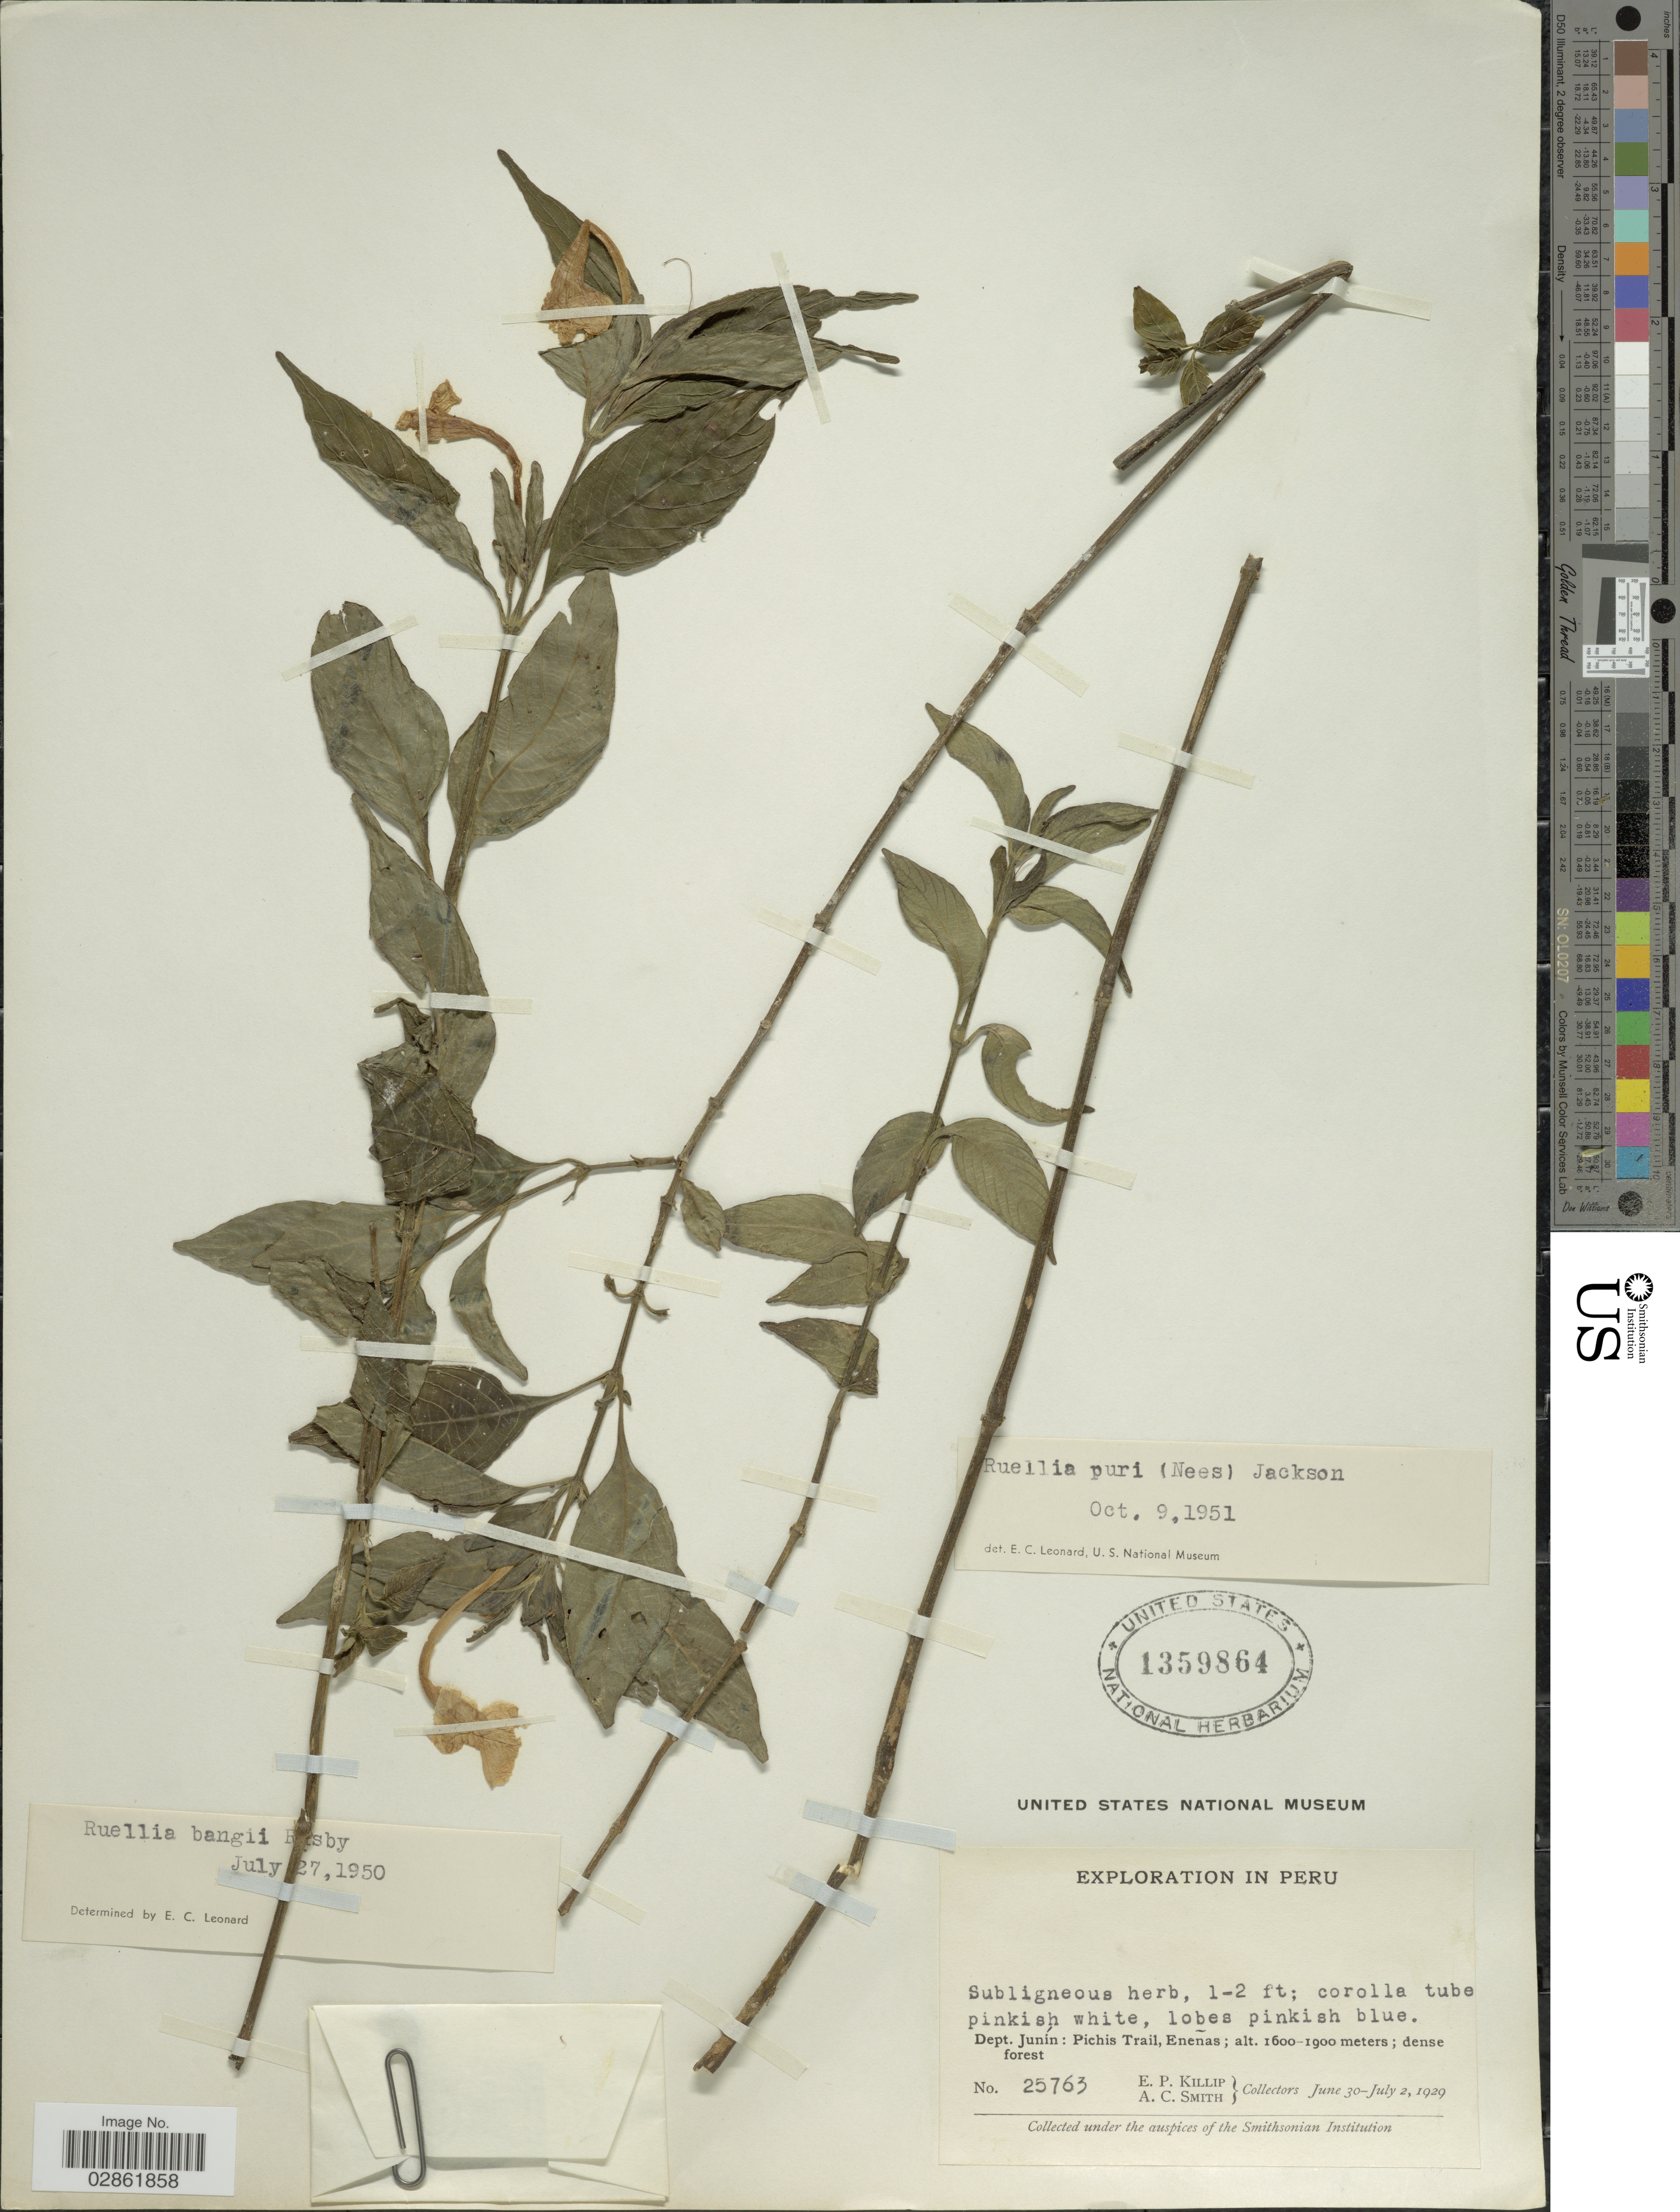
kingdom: Plantae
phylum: Tracheophyta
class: Magnoliopsida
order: Lamiales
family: Acanthaceae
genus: Ruellia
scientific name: Ruellia puri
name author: Mart. ex Nees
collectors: E. P. Killip & A. C. Smith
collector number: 25763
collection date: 1929-06-30/1929-07-02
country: Peru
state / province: Junín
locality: Dept. Junín: Pichis Trail, Eneñas.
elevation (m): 1600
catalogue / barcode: US 1359864